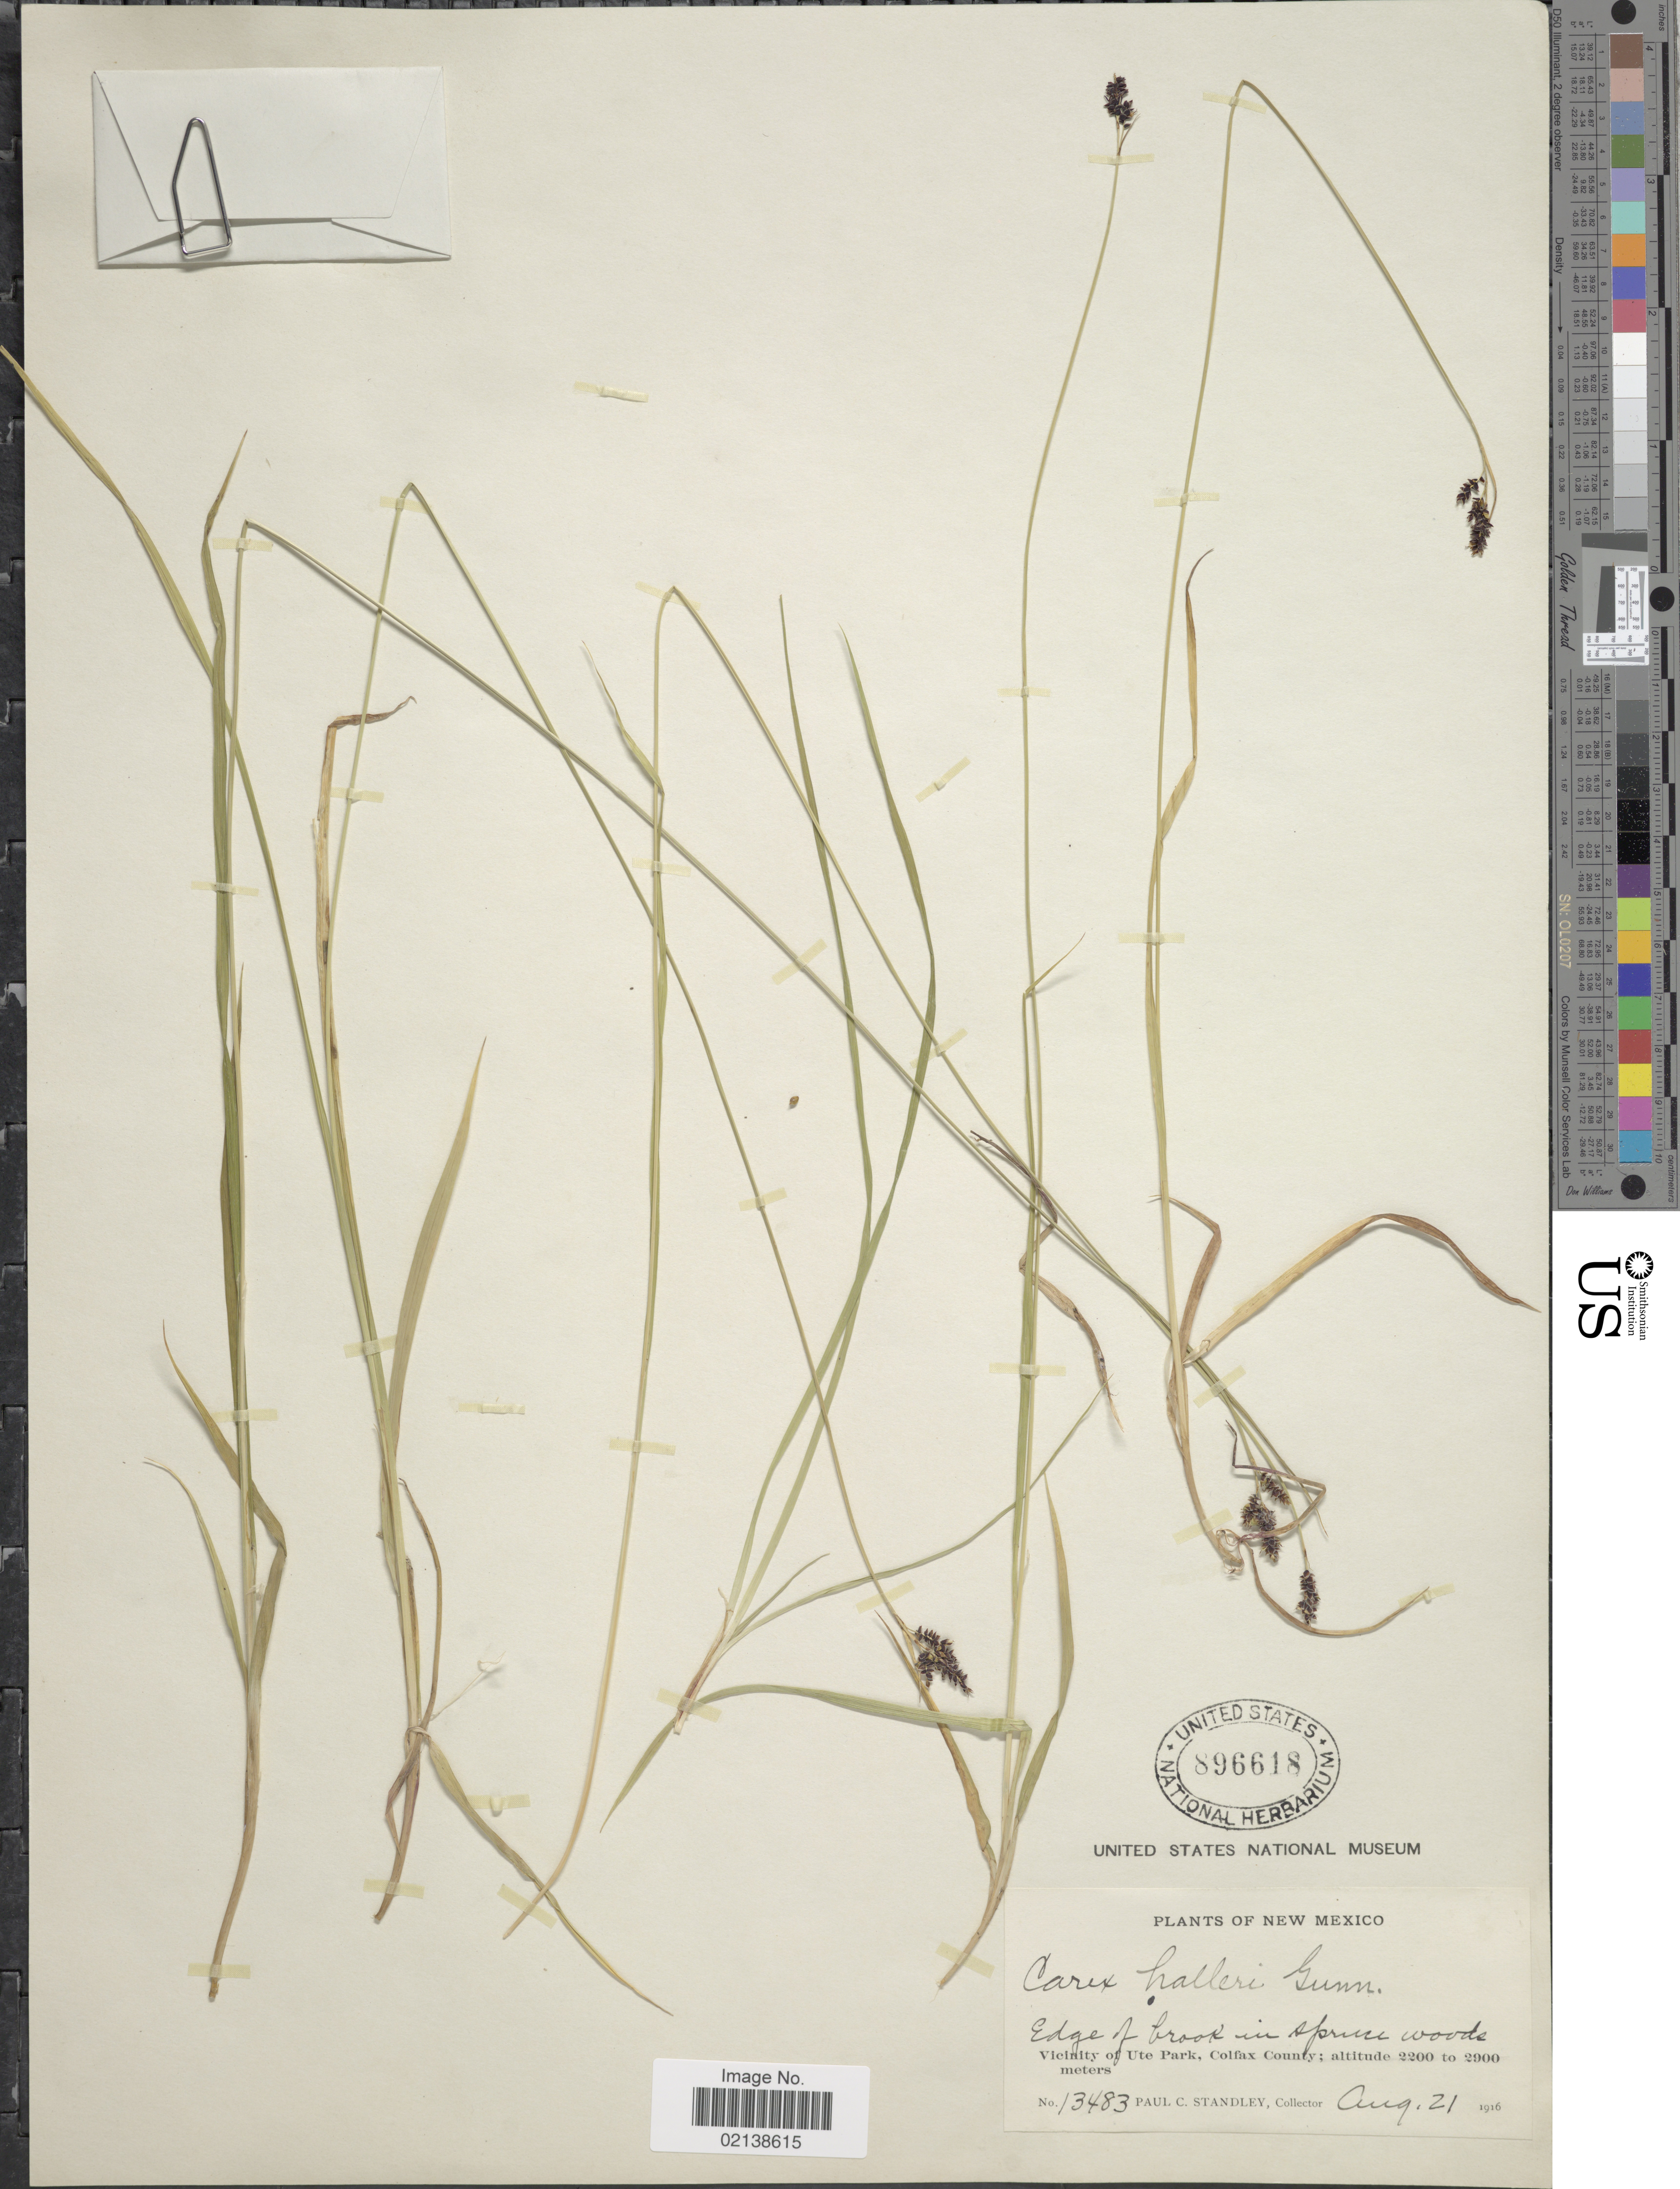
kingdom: Plantae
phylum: Tracheophyta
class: Liliopsida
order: Poales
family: Cyperaceae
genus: Carex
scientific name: Carex stevenii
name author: (Holm) Kalela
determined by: Strong, Mark T., (BOT), Smithsonian Institution - National Museum of Natural History (UNITED STATES)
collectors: P. C. Standley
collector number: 13483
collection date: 1916-08-21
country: United States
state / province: New Mexico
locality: Edge of brook in spruce woods, Vicinity of Ute Park, Colfax County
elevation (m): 2200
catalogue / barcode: US 896618